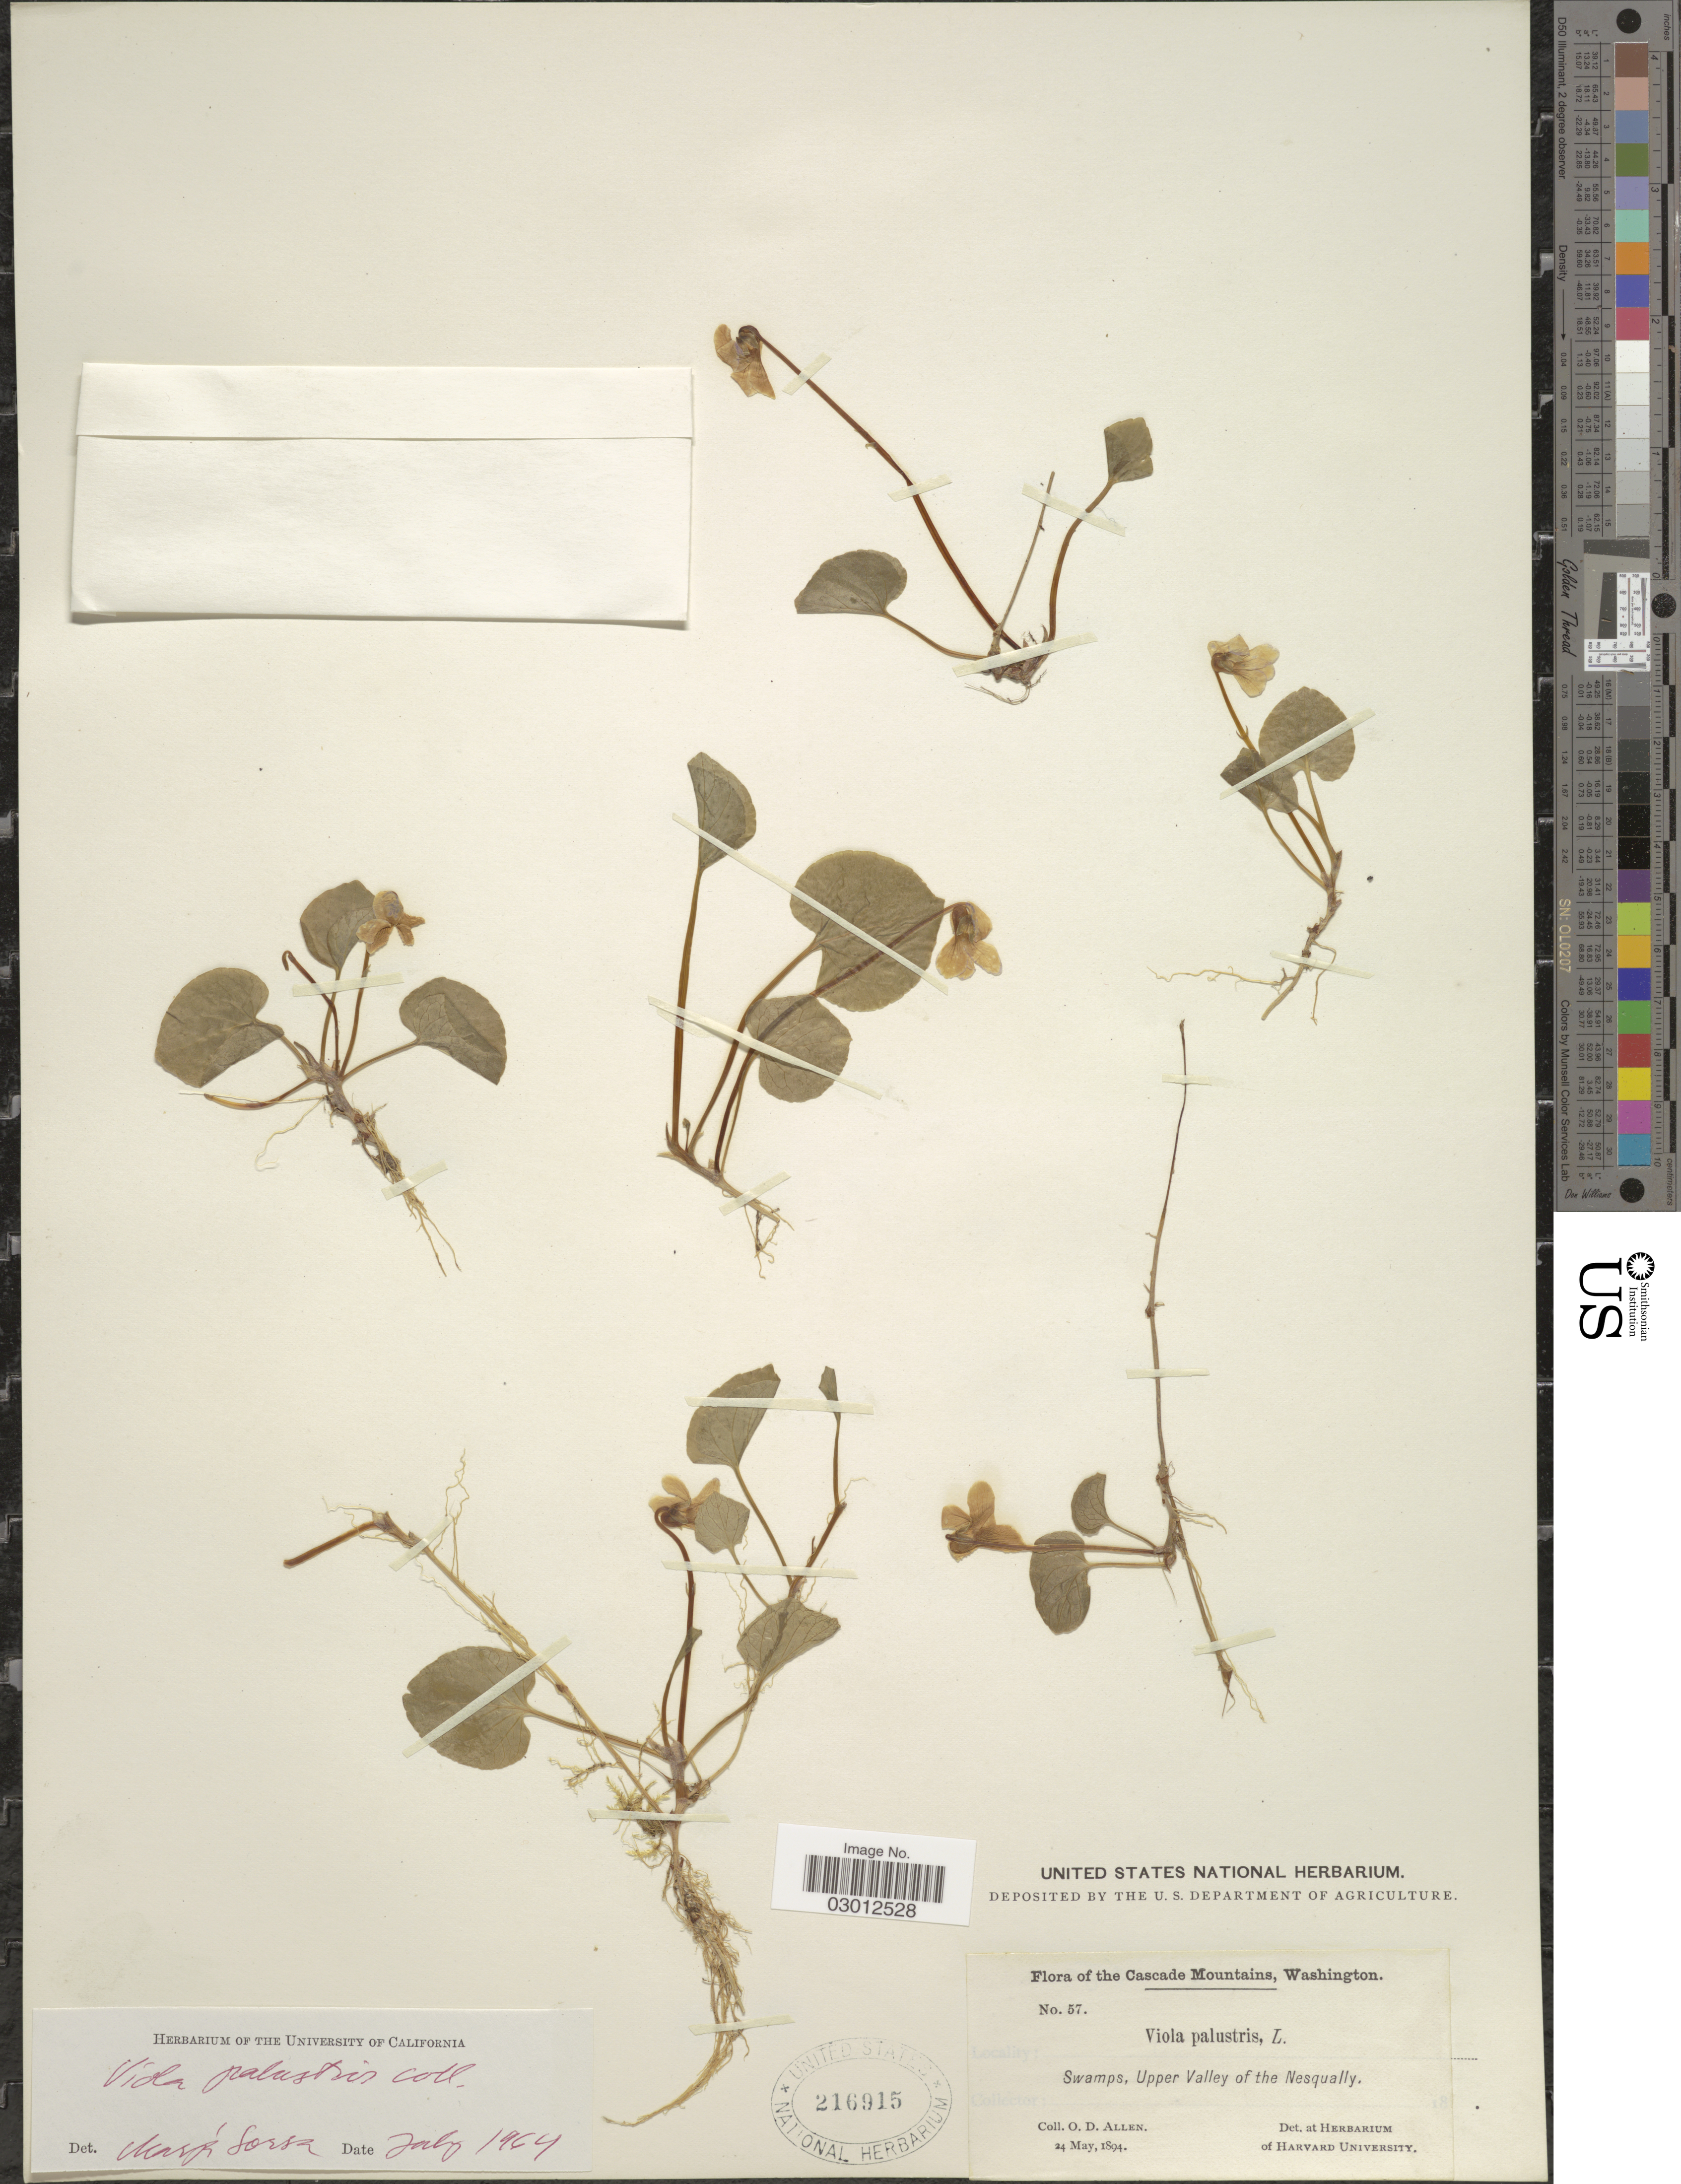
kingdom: Plantae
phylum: Tracheophyta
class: Magnoliopsida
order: Malpighiales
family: Violaceae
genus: Viola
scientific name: Viola palustris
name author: L.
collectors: O. D. Allen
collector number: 57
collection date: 1894-05-24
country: United States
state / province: Washington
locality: Cascade Mountains. Swamps, Upper Valley of the Nesqually.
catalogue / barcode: US 216915